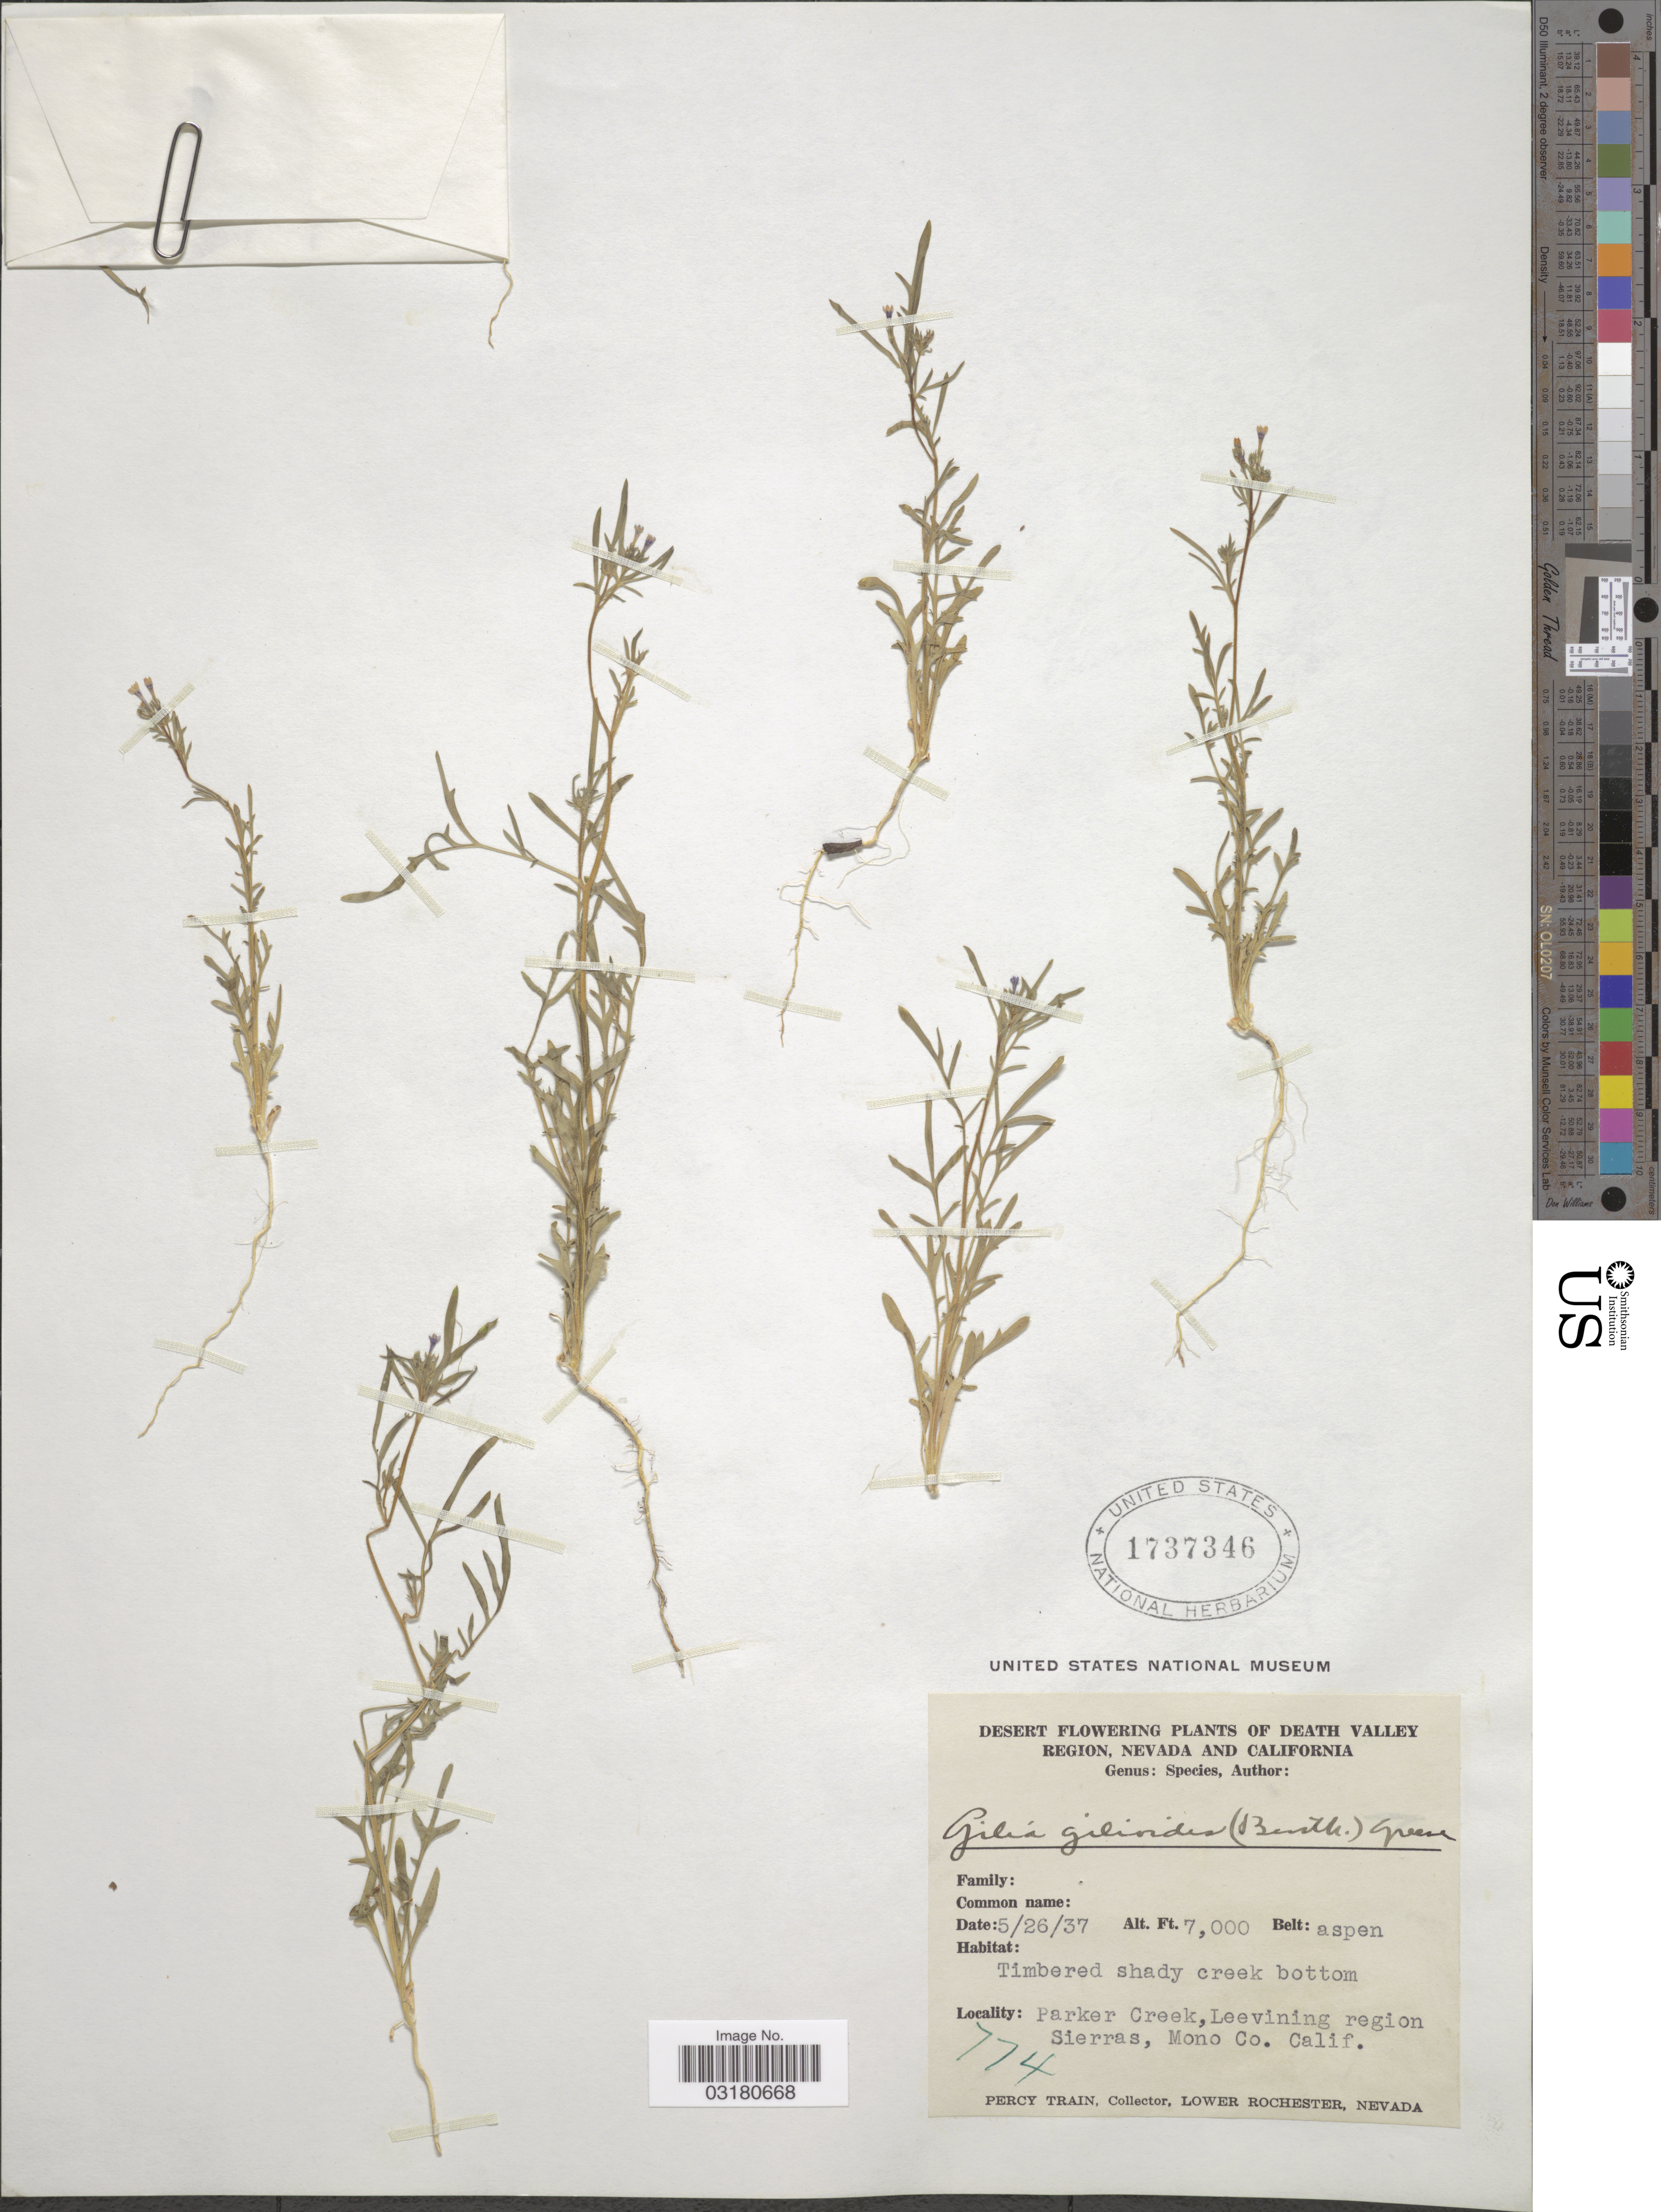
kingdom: Plantae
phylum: Tracheophyta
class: Magnoliopsida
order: Ericales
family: Polemoniaceae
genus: Allophyllum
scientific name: Allophyllum violaceum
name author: (A. Heller) A.D. Grant & V.E. Grant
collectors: P. Train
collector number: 774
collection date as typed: Transcribed d/m/y: 26/5/37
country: United States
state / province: California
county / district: Mono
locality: Death Valley. Parker Creek, Leevining region Sierras, Mono Co.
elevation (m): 2134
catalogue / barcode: US 1737346